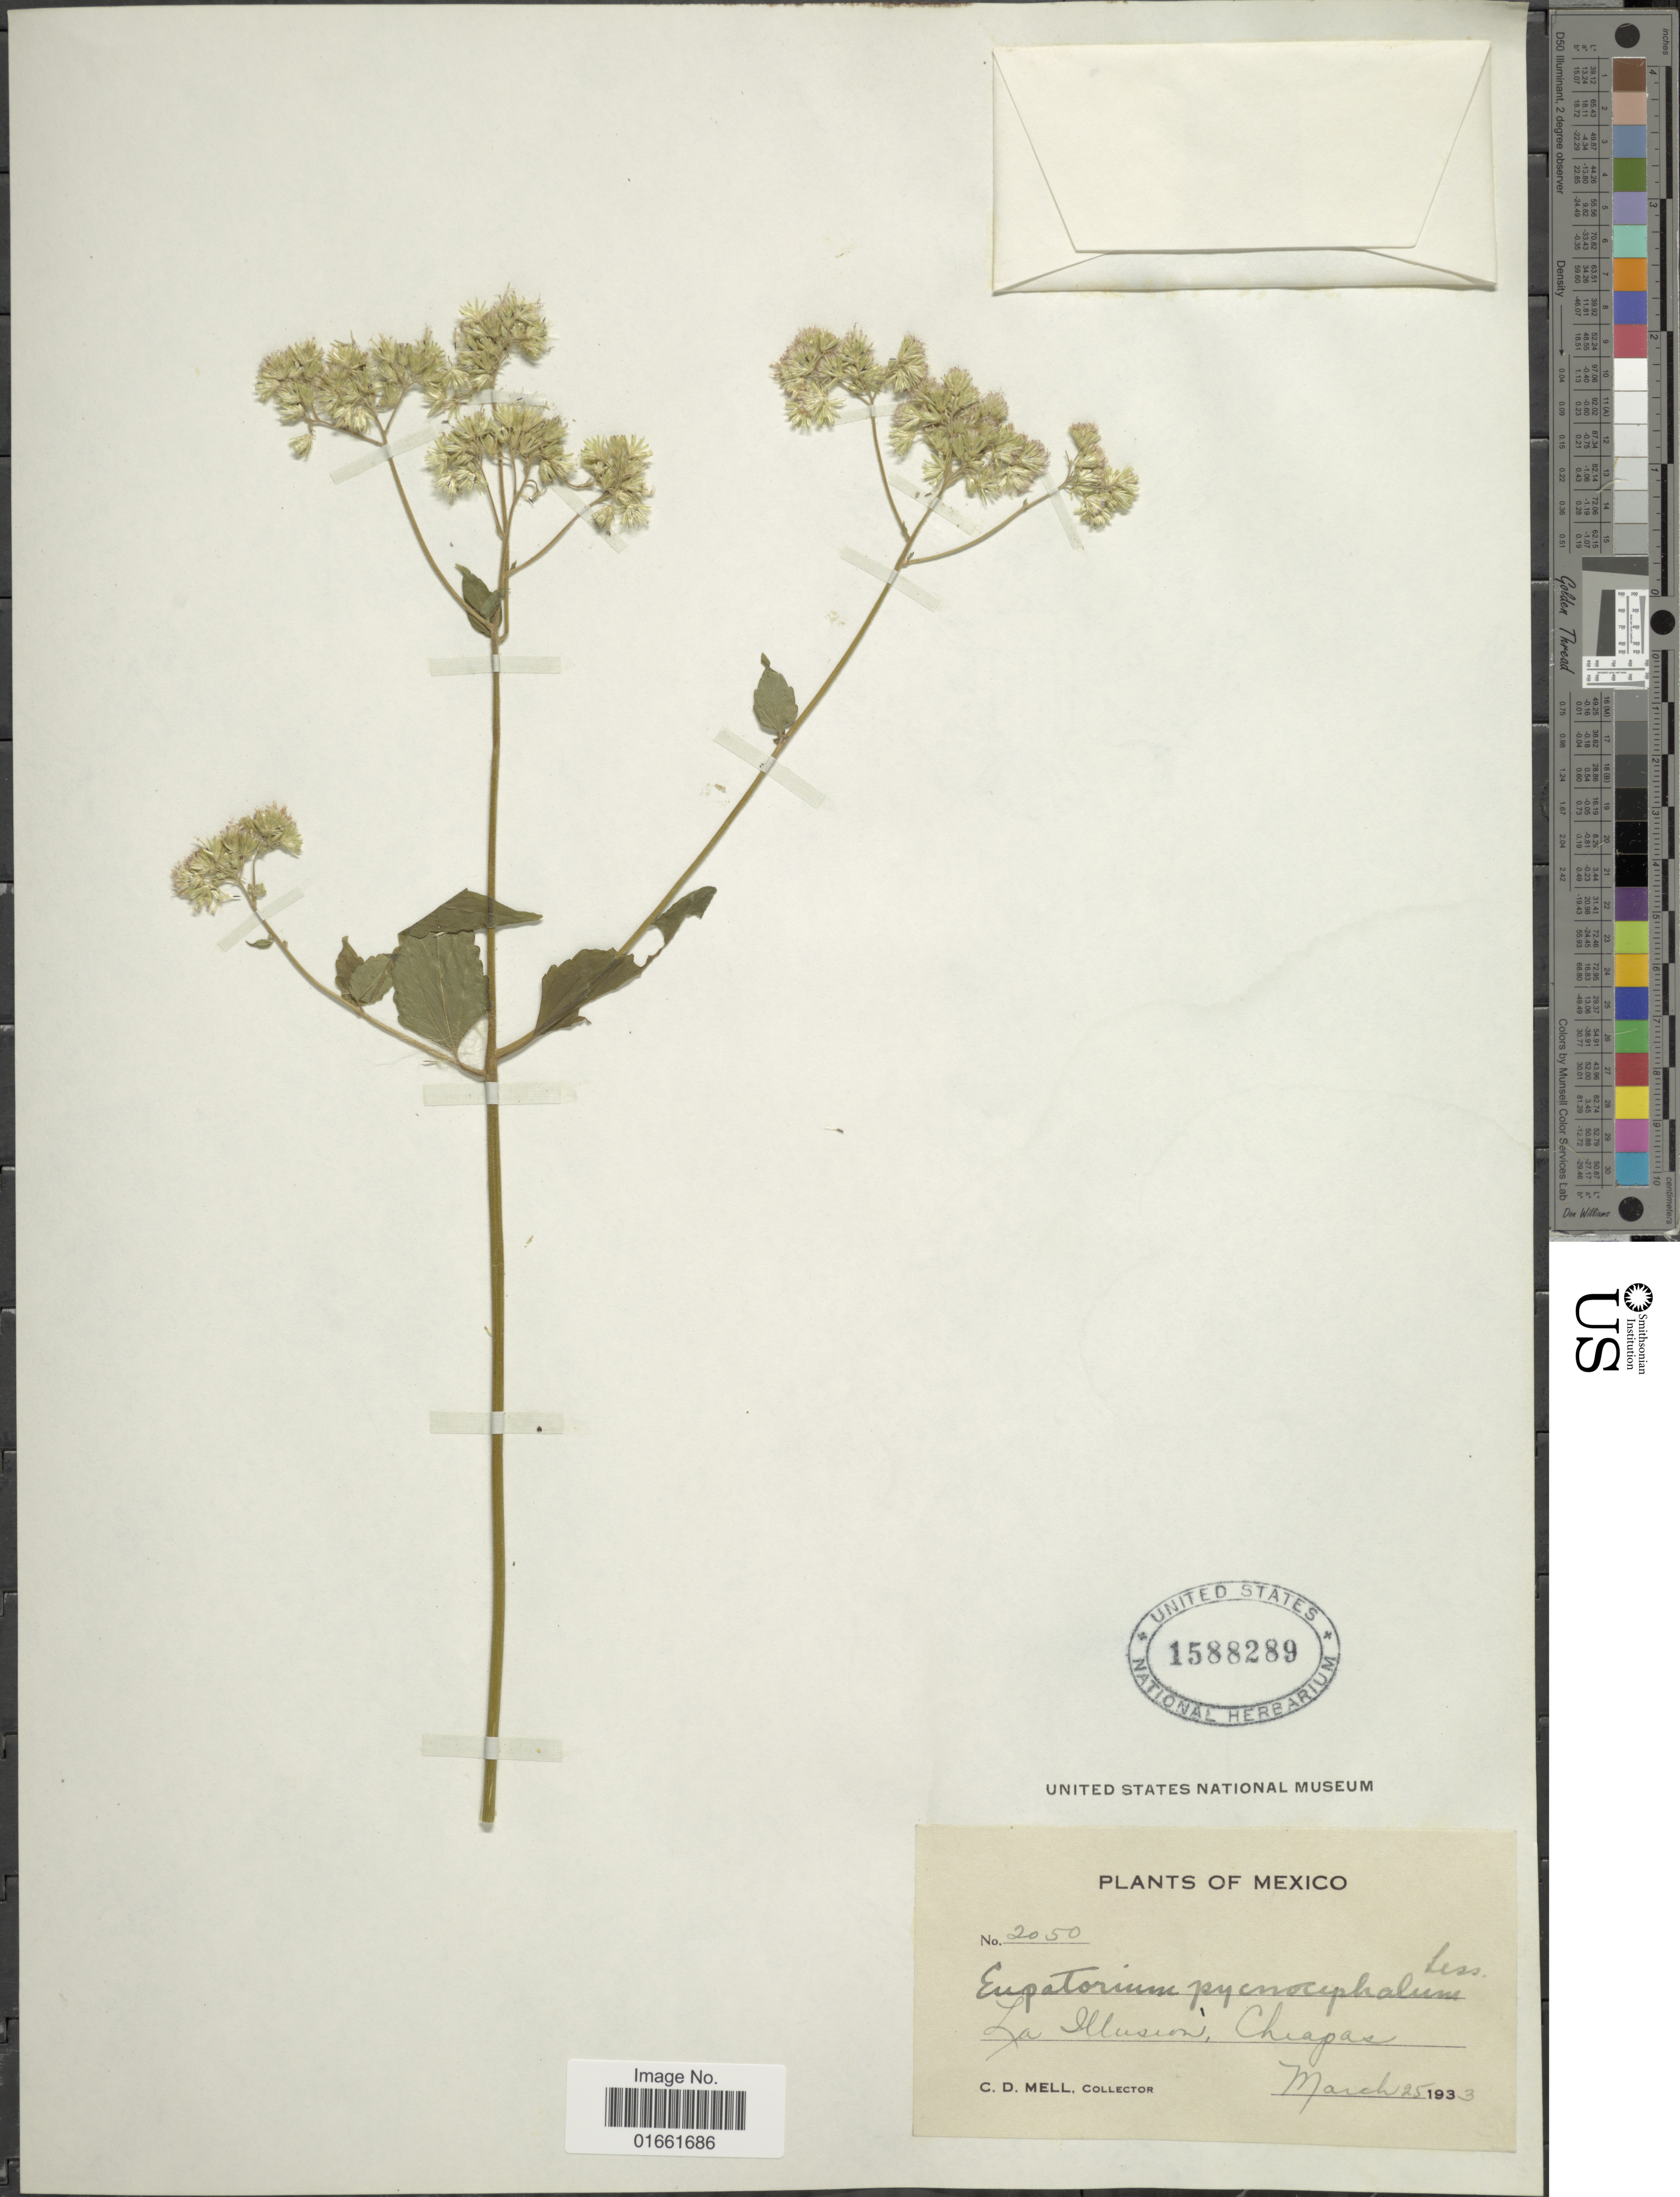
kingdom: Plantae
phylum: Tracheophyta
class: Magnoliopsida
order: Asterales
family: Asteraceae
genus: Fleischmannia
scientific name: Fleischmannia pratensis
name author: (Klatt) R.M. King & H. Rob.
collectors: C. D. Mell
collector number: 2050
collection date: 1933-03-25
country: Mexico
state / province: Chiapas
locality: La Illusion.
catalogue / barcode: US 1588289